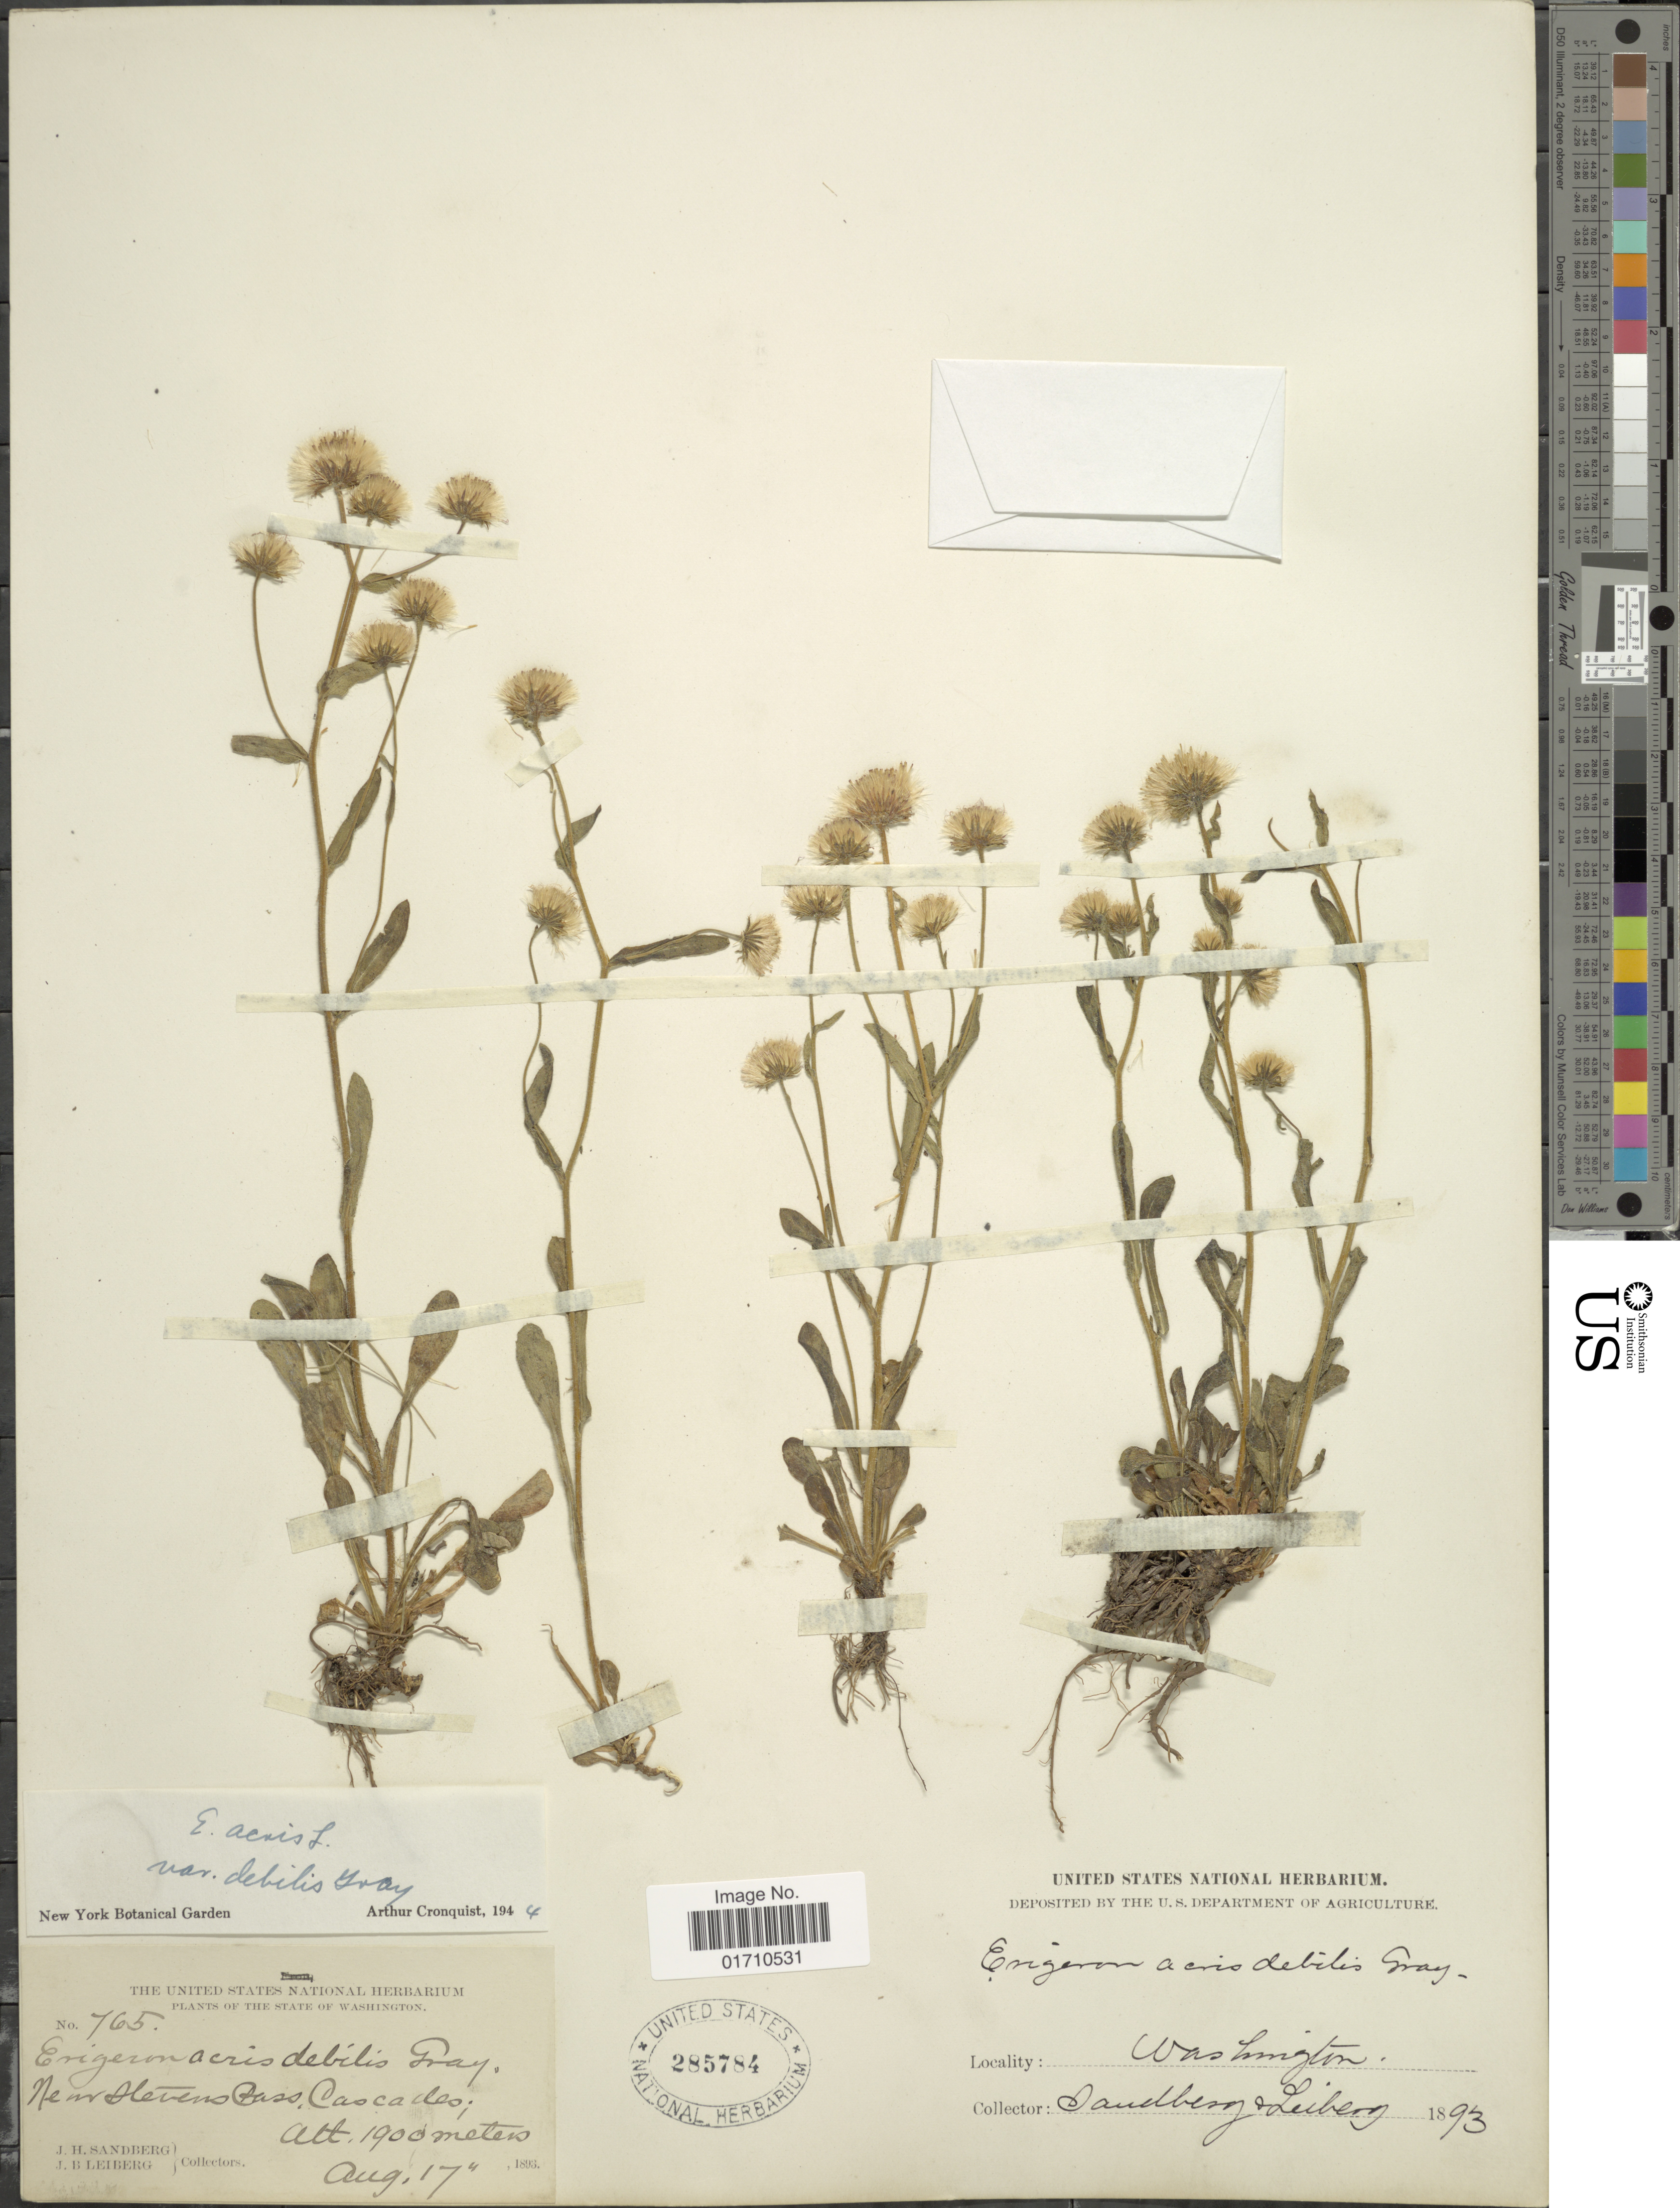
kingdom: Plantae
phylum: Tracheophyta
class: Magnoliopsida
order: Asterales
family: Asteraceae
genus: Erigeron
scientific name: Erigeron acris var. debilis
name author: A. Gray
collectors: J. H. Sandberg & J. B. Leiberg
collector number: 765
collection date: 1893-08-17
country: United States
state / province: Washington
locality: New Stevens Pass, Cascades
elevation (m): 1900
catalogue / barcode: US 285784